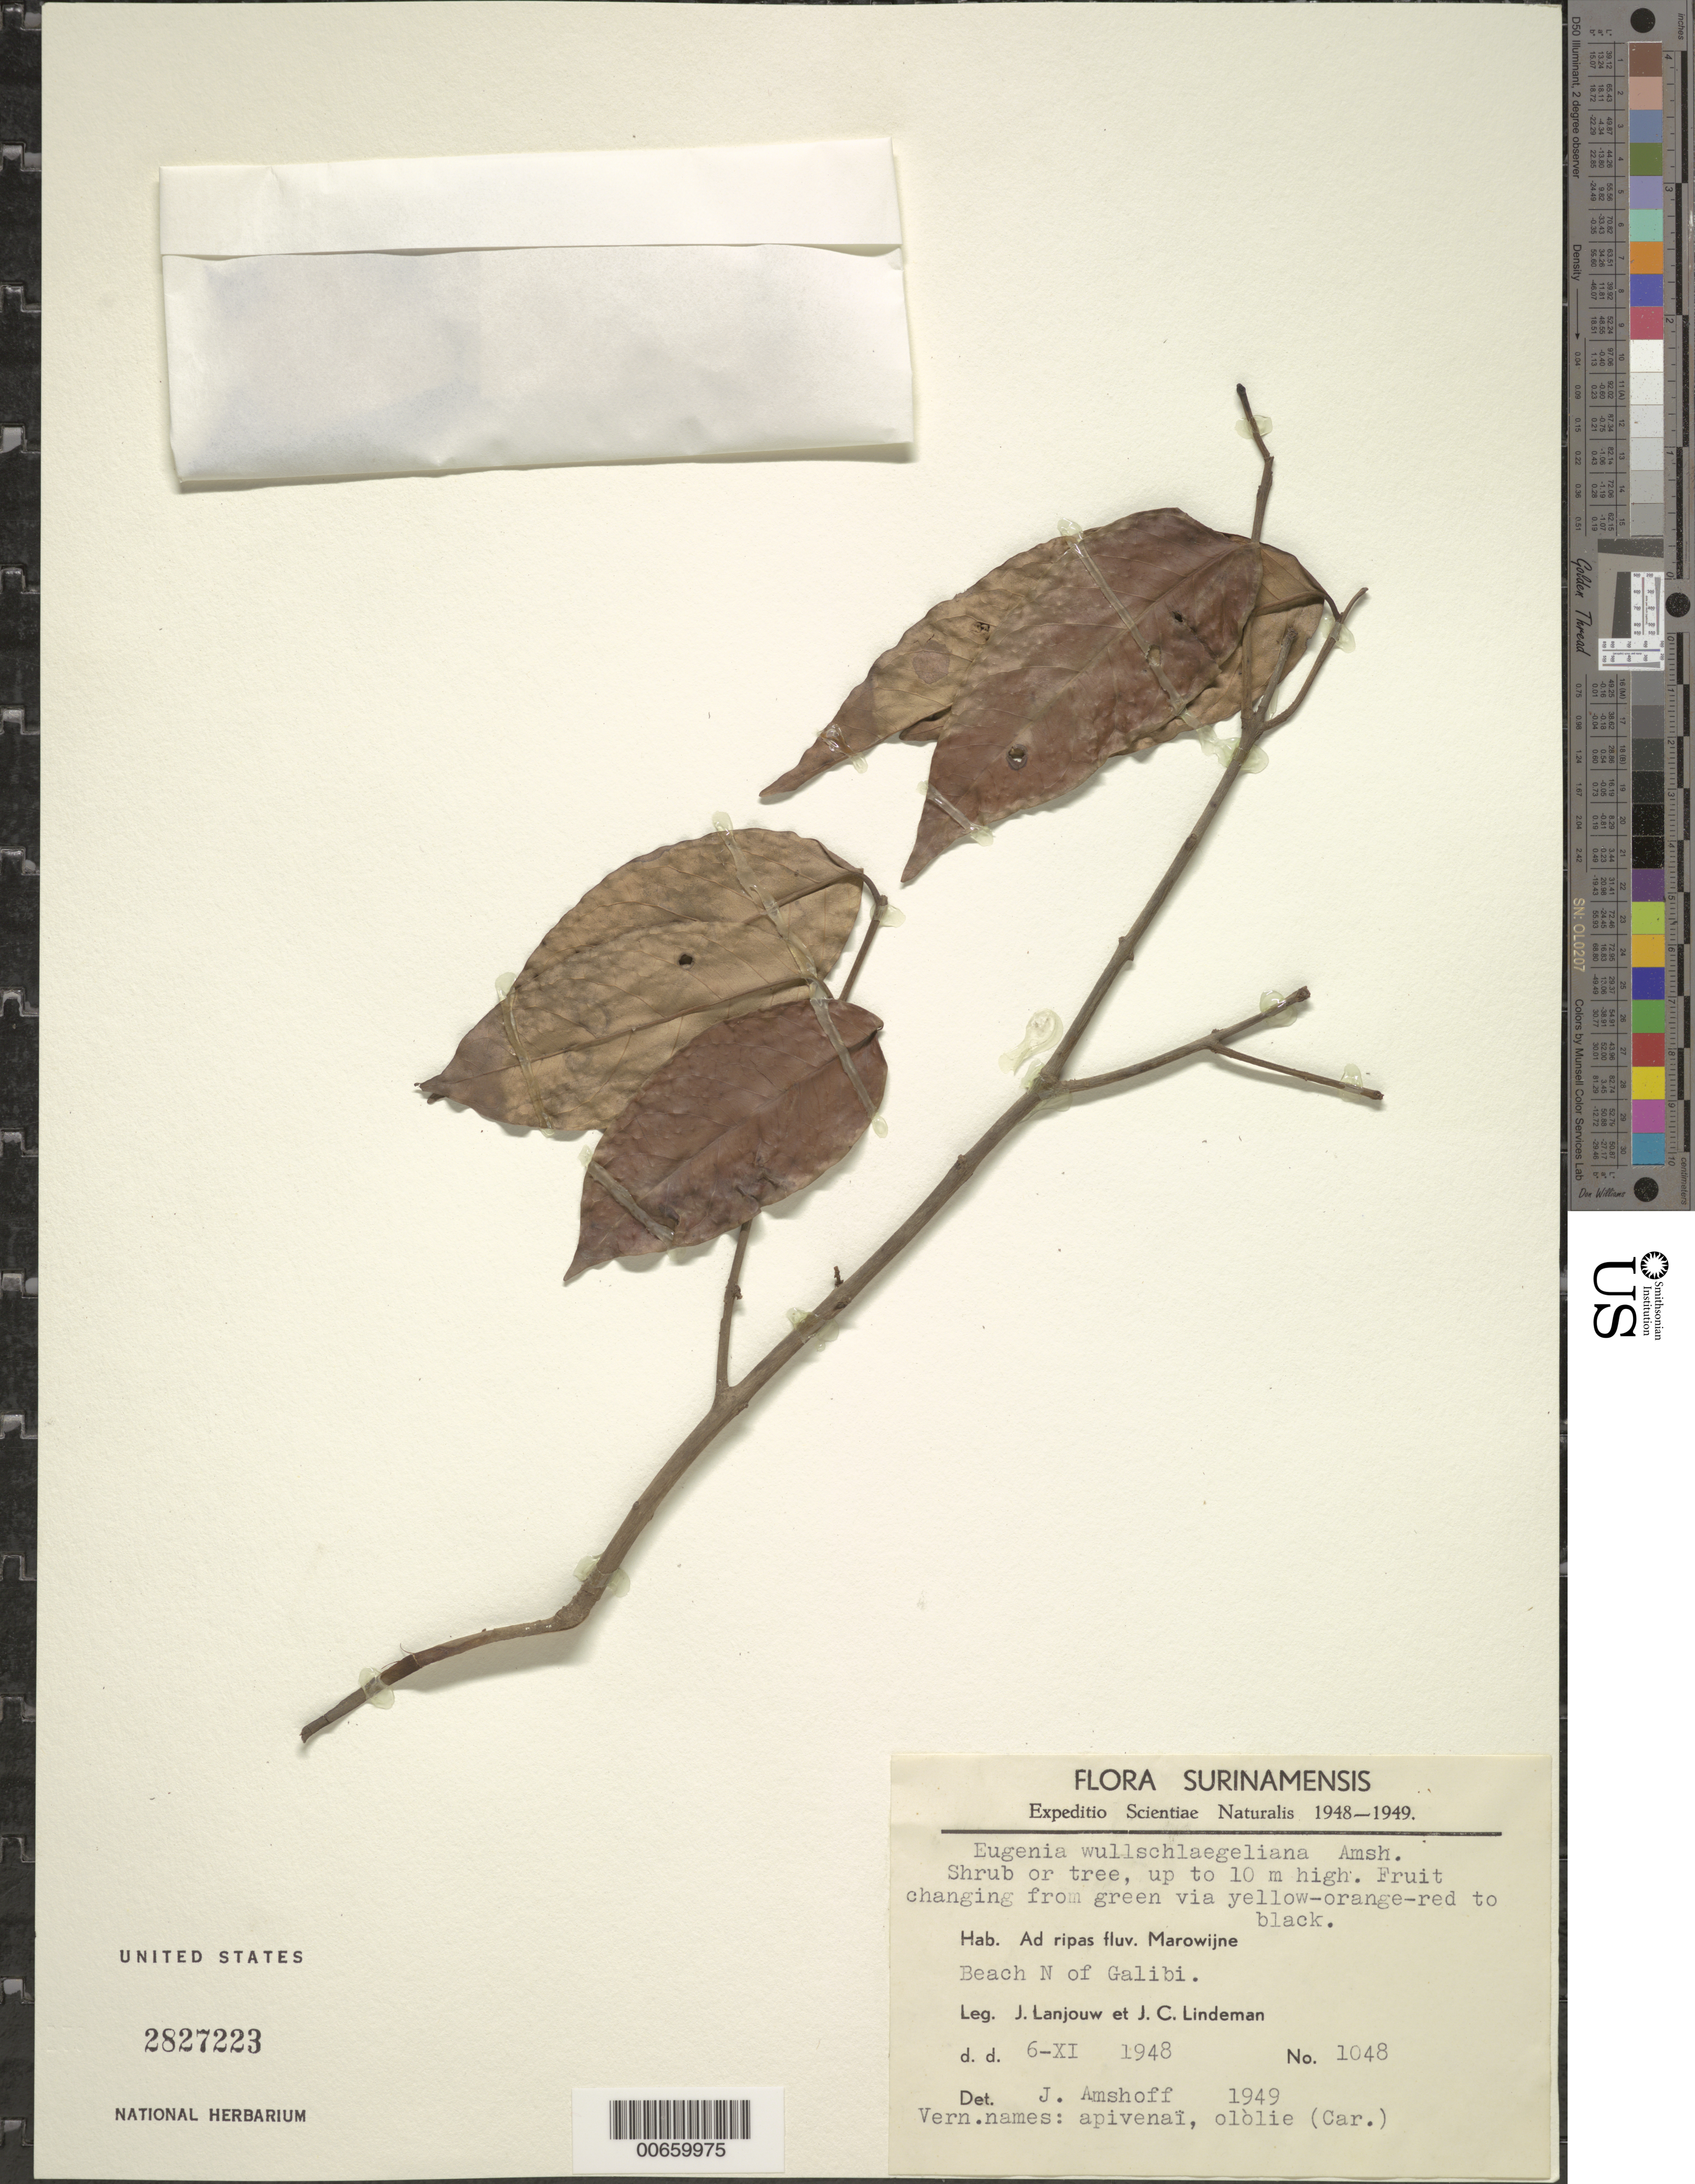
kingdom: Plantae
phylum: Tracheophyta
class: Magnoliopsida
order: Myrtales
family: Myrtaceae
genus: Eugenia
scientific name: Eugenia wullschlaegeliana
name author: Amshoff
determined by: Amshoff, G. J. H.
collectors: J. Lanjouw & J. C. Lindeman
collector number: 48 1048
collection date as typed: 6-Nov-48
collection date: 1948-11-06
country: Suriname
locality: Marowijne R., mouth of; near plantation Galibi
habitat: Beach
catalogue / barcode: US 2827223